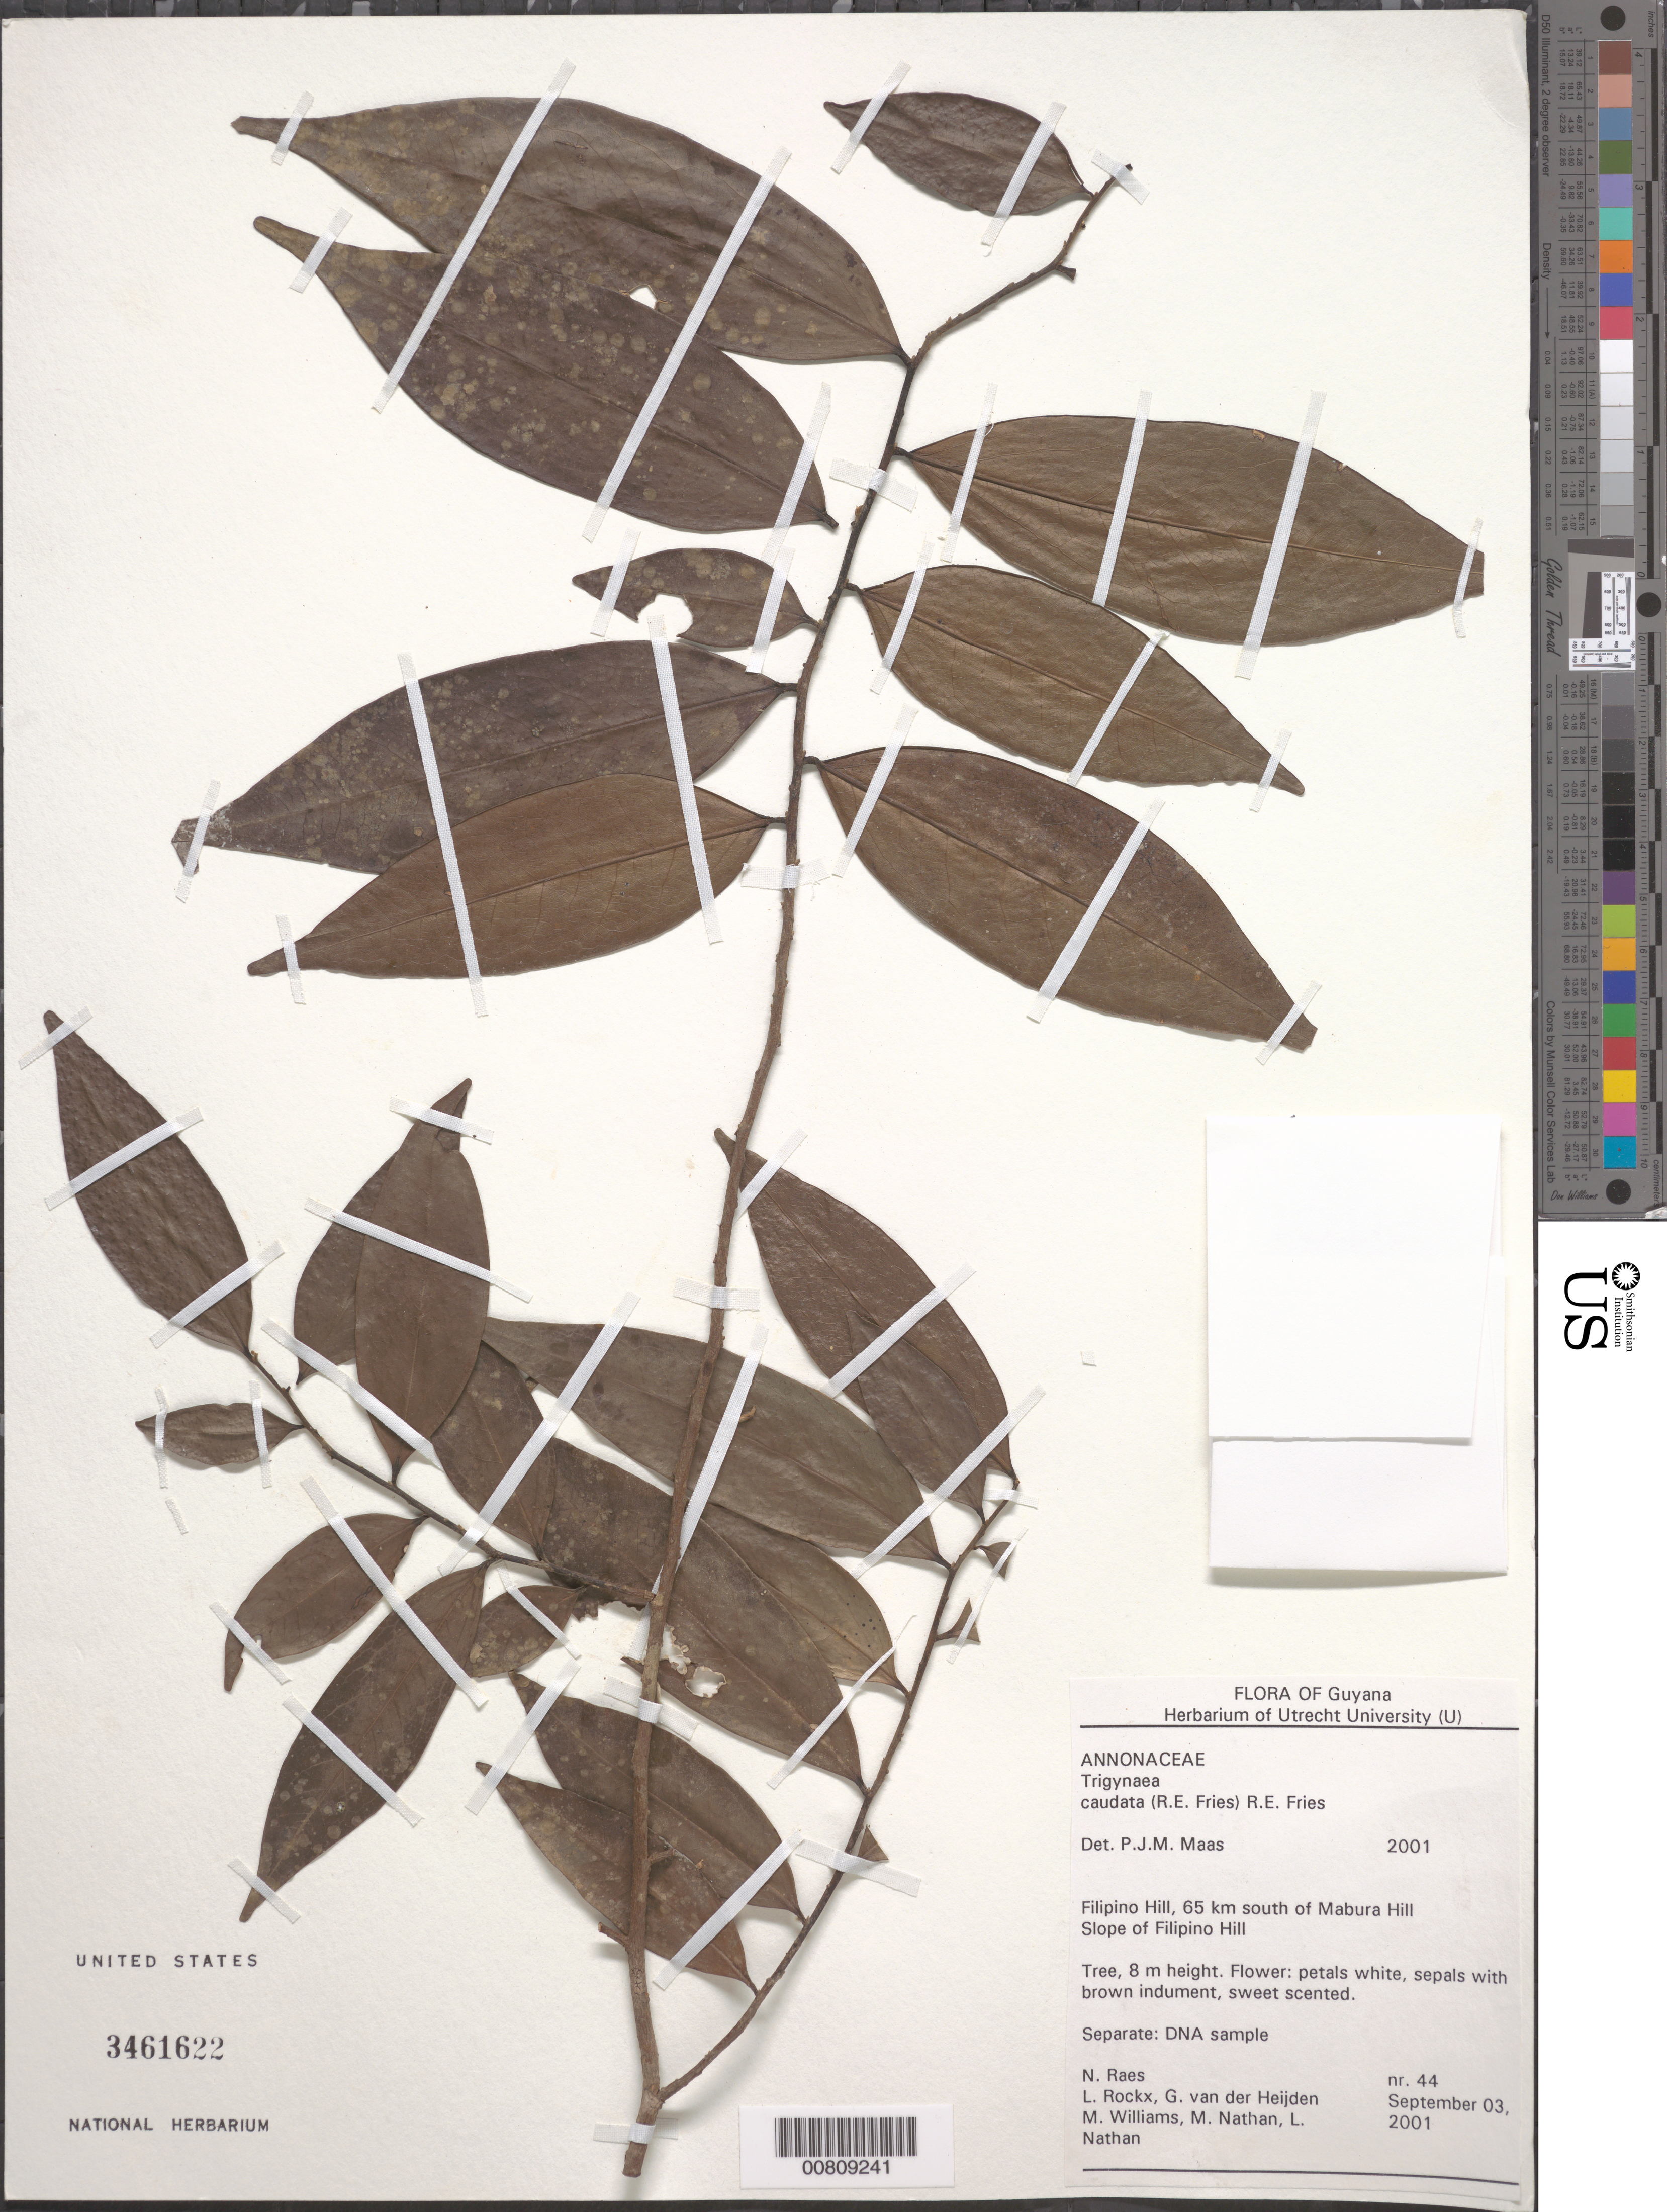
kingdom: Plantae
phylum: Tracheophyta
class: Magnoliopsida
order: Magnoliales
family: Annonaceae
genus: Trigynaea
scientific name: Trigynaea caudata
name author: (R.E. Fr.) R.E. Fr.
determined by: Maas, Paul J. M.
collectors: N. Raes, L. Rockx, G. van der Heijden, M. Williams, M. Nathan & L. Nathan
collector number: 44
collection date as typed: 3-Sep-01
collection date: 2001-09-03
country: Guyana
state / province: U. Demerara-Berbice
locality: Mabura Hill, 65 km S, Filipino Hill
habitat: Slope of hill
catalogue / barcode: US 3461622